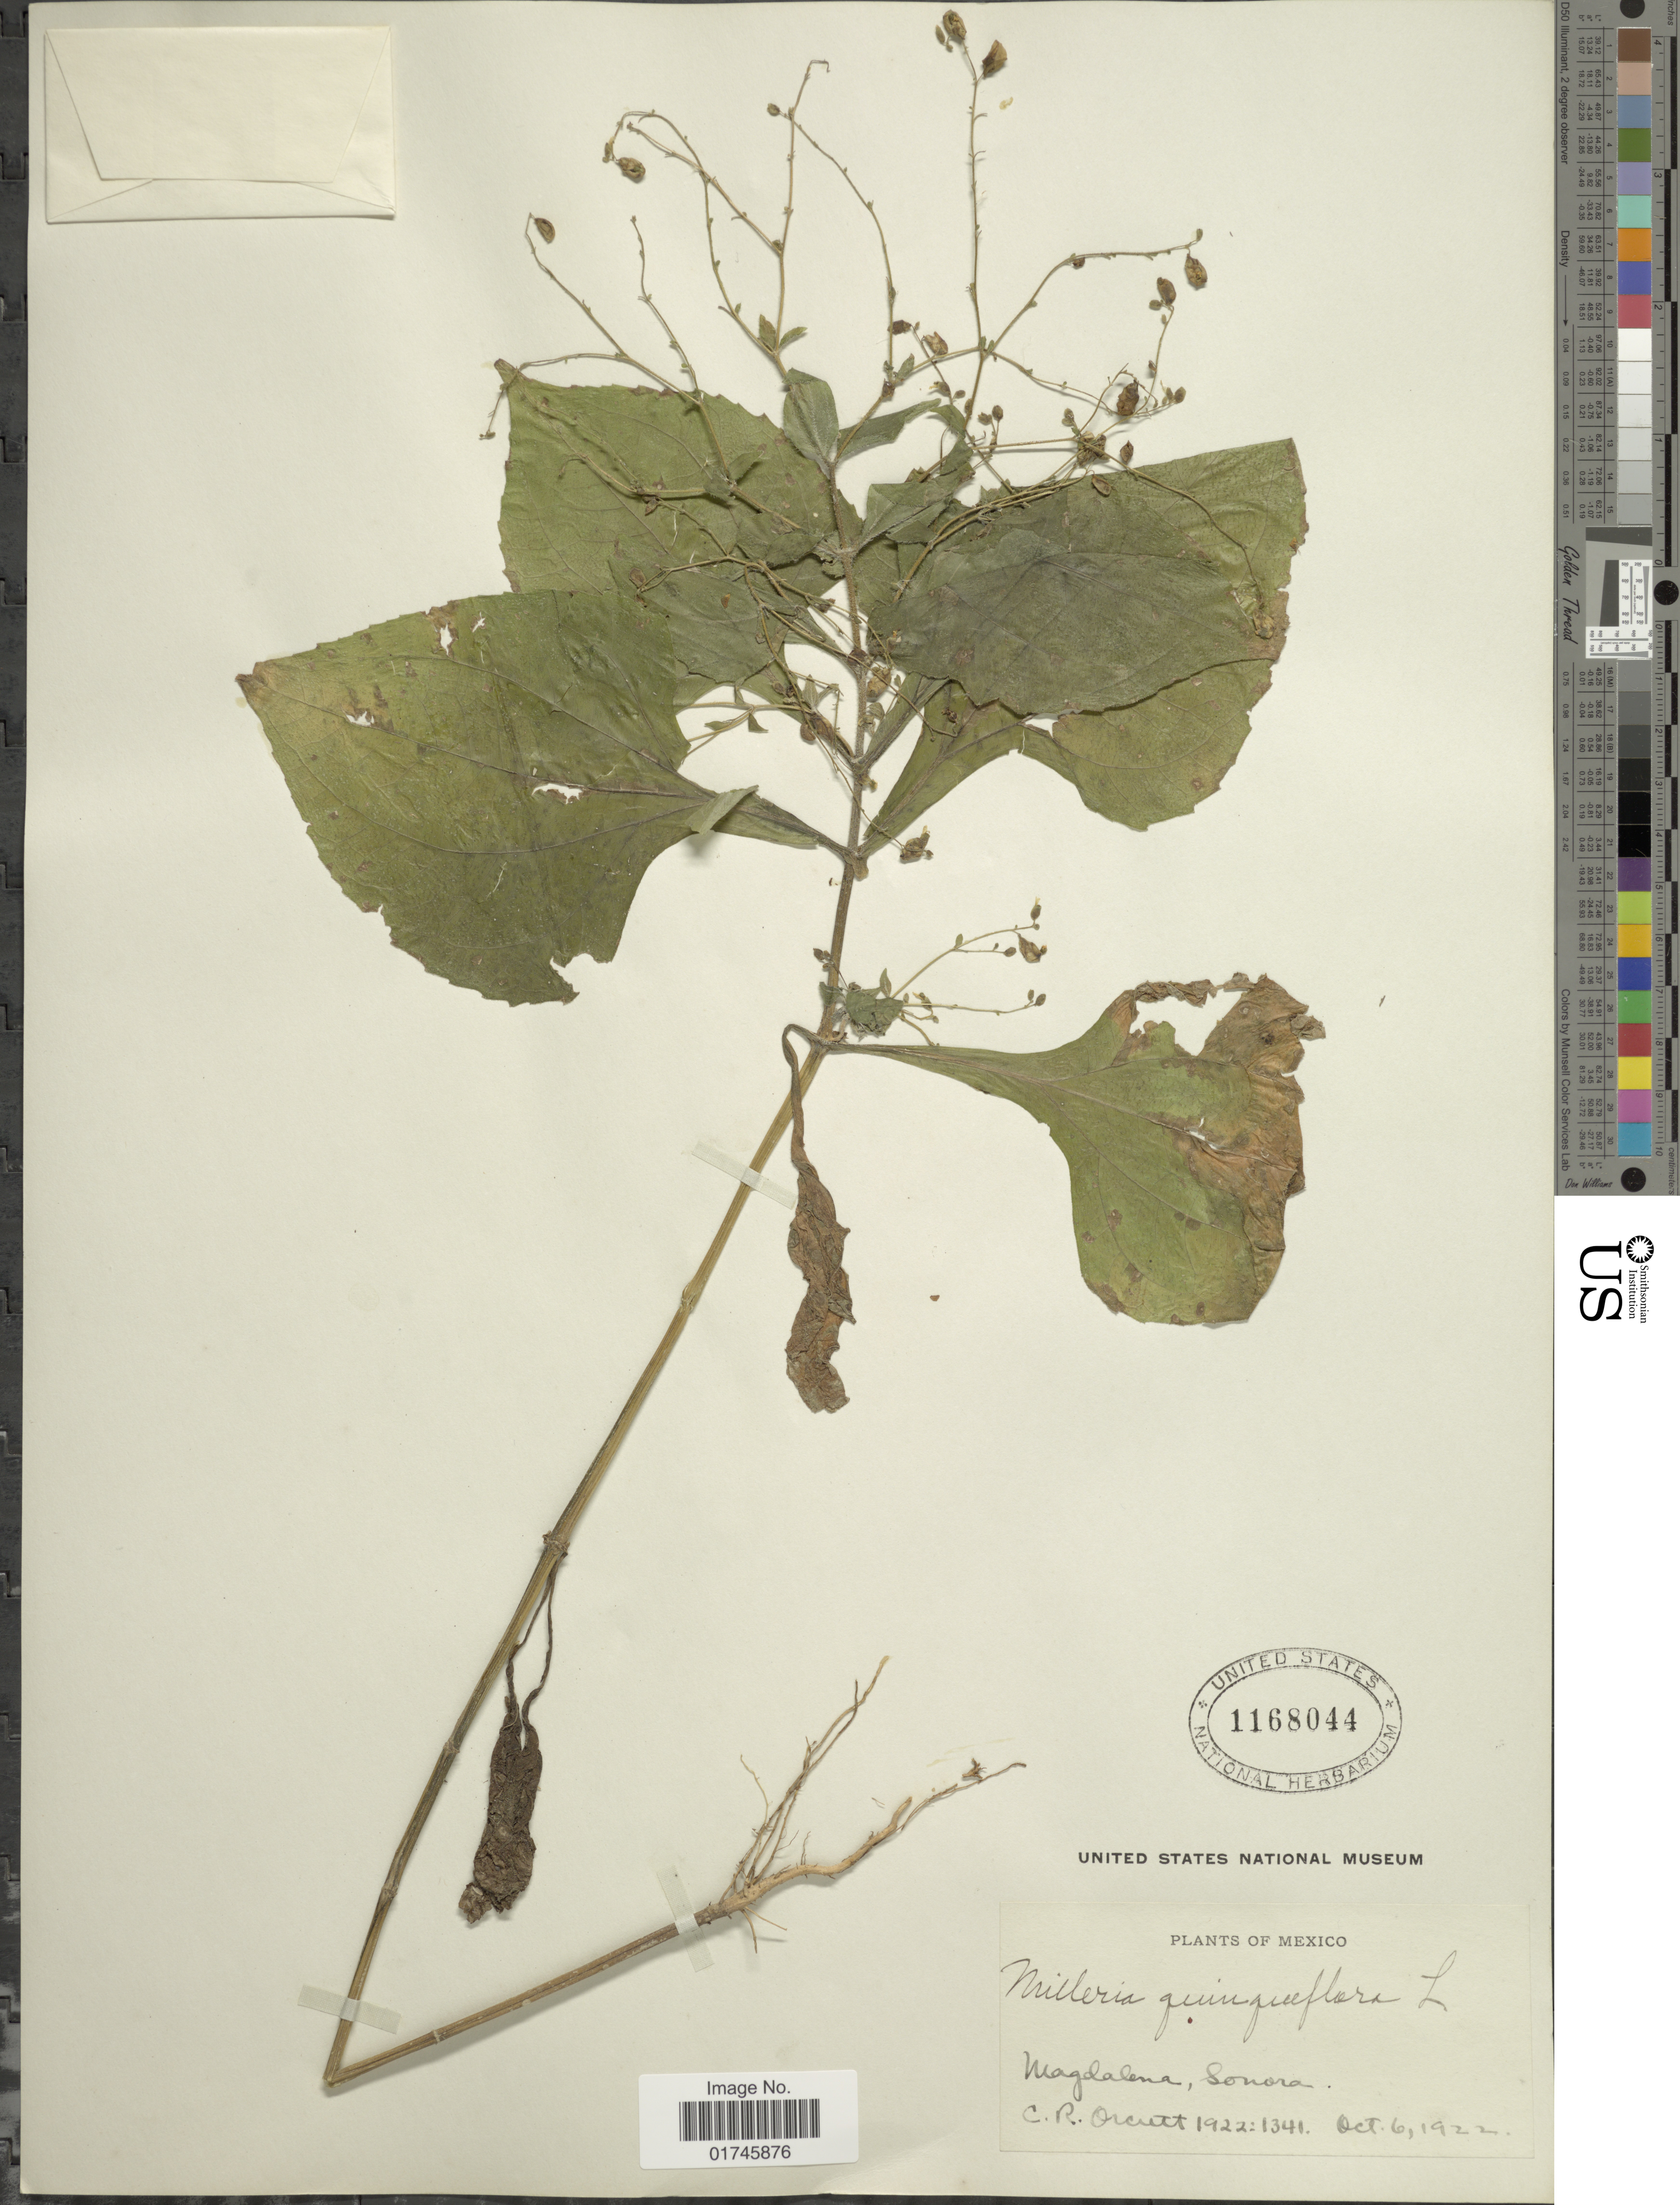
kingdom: Plantae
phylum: Tracheophyta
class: Magnoliopsida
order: Asterales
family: Asteraceae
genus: Milleria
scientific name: Milleria quinqueflora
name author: L.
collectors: C. R. Orcutt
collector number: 1922:1341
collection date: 1922-10-06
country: Mexico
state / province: Sonora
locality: Magdalena, Sonora.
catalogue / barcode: US 1168044